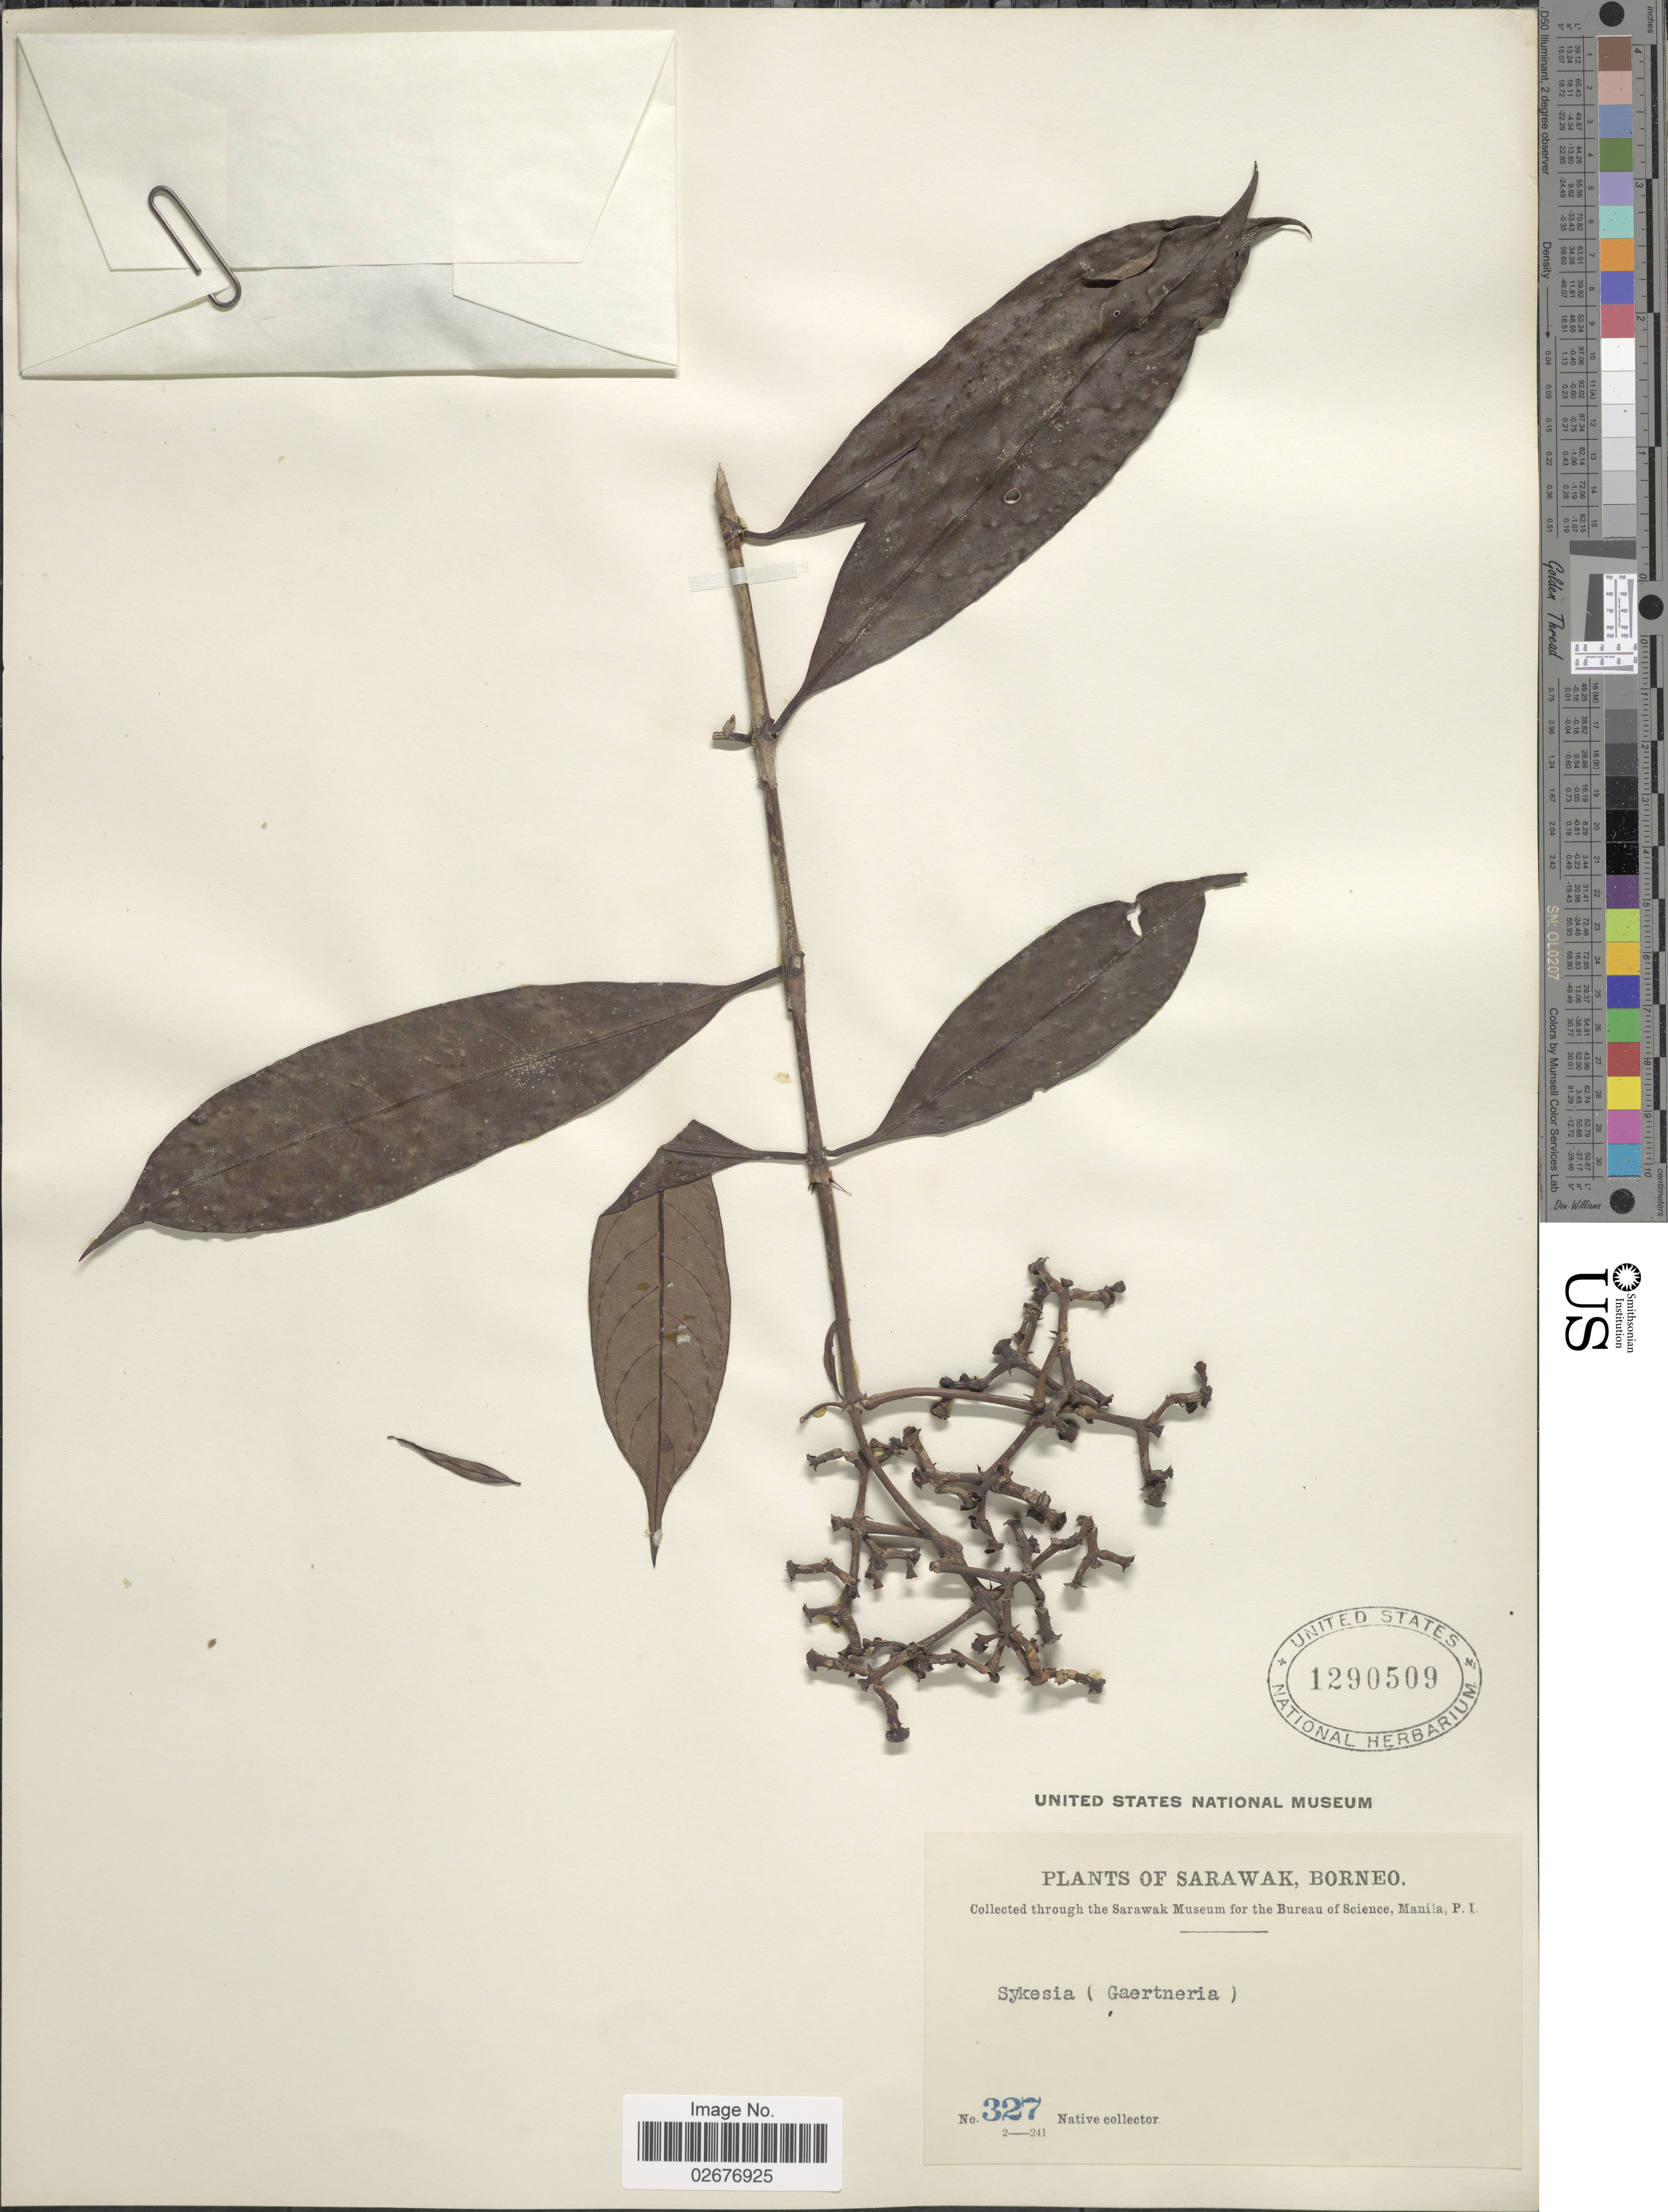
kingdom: Plantae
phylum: Tracheophyta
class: Magnoliopsida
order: Gentianales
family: Rubiaceae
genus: Sykesia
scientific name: Sykesia sp.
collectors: Native collector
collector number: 327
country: Malaysia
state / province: Sarawak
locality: Borneo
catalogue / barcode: US 1290509